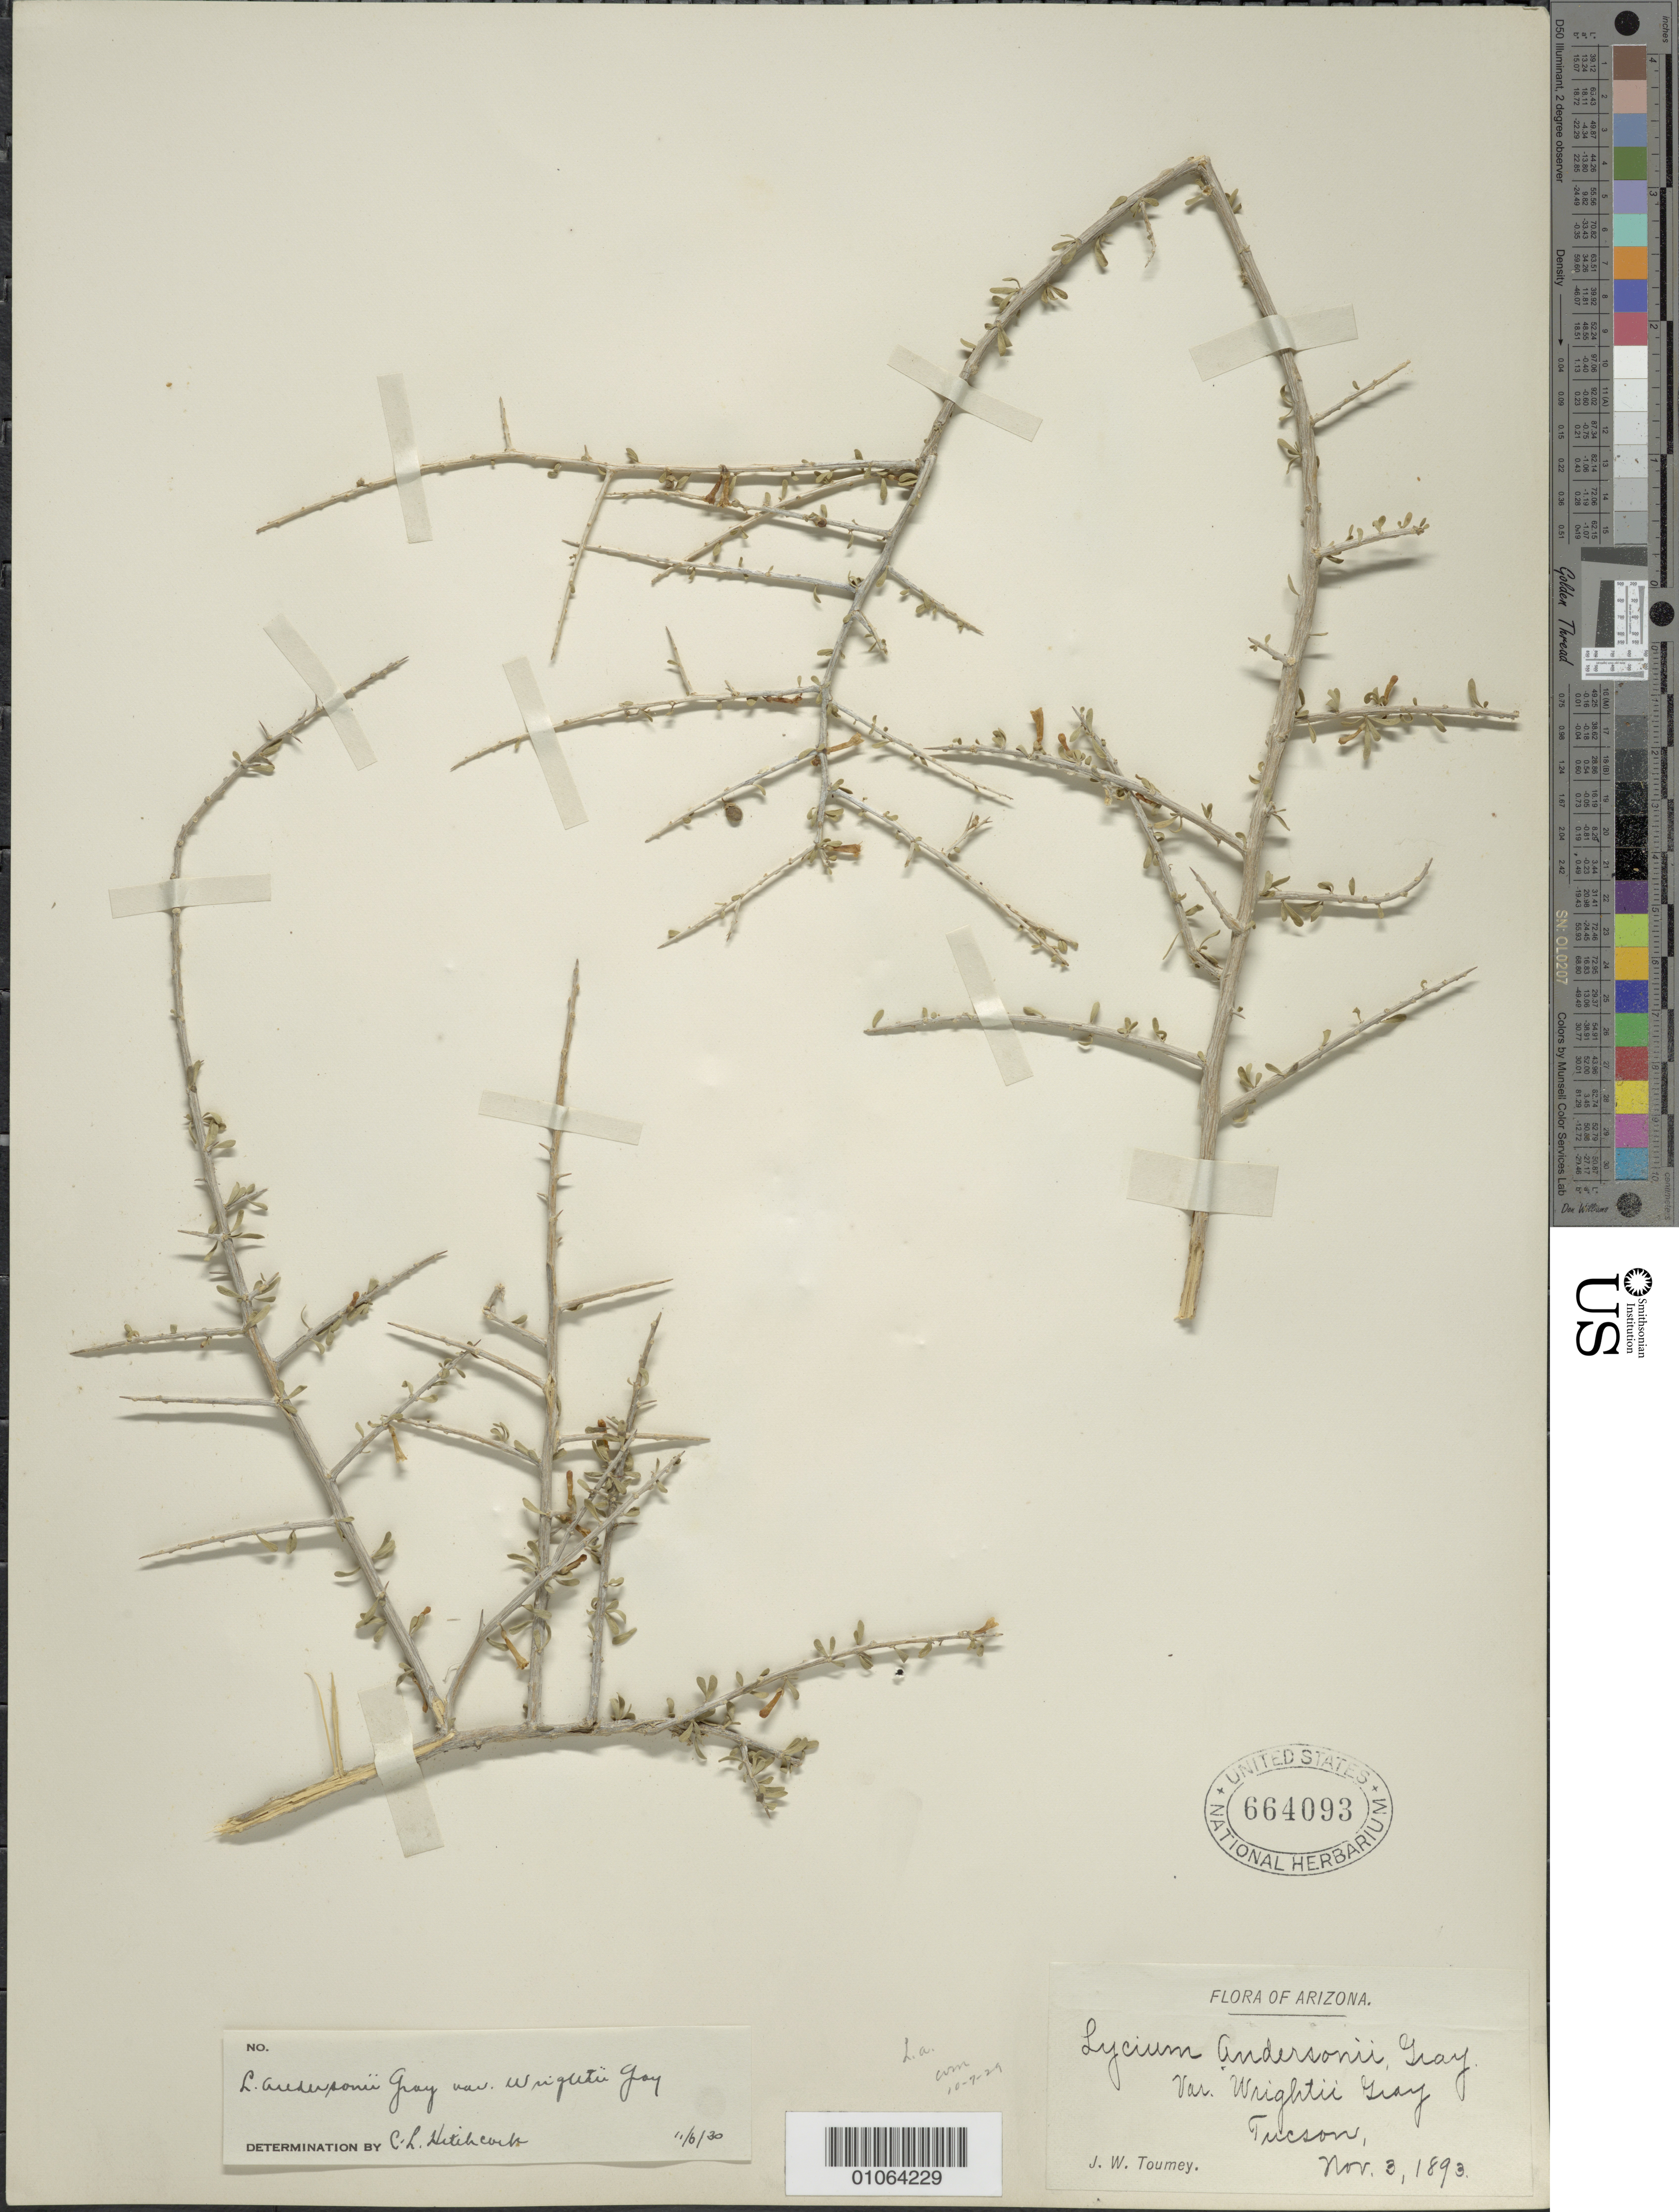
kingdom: Plantae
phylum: Tracheophyta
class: Magnoliopsida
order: Solanales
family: Solanaceae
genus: Lycium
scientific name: Lycium andersonii var. wrightii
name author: A. Gray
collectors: J. W. Toumey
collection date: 1893-11-03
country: United States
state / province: Arizona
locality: Tucson.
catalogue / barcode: US 664093